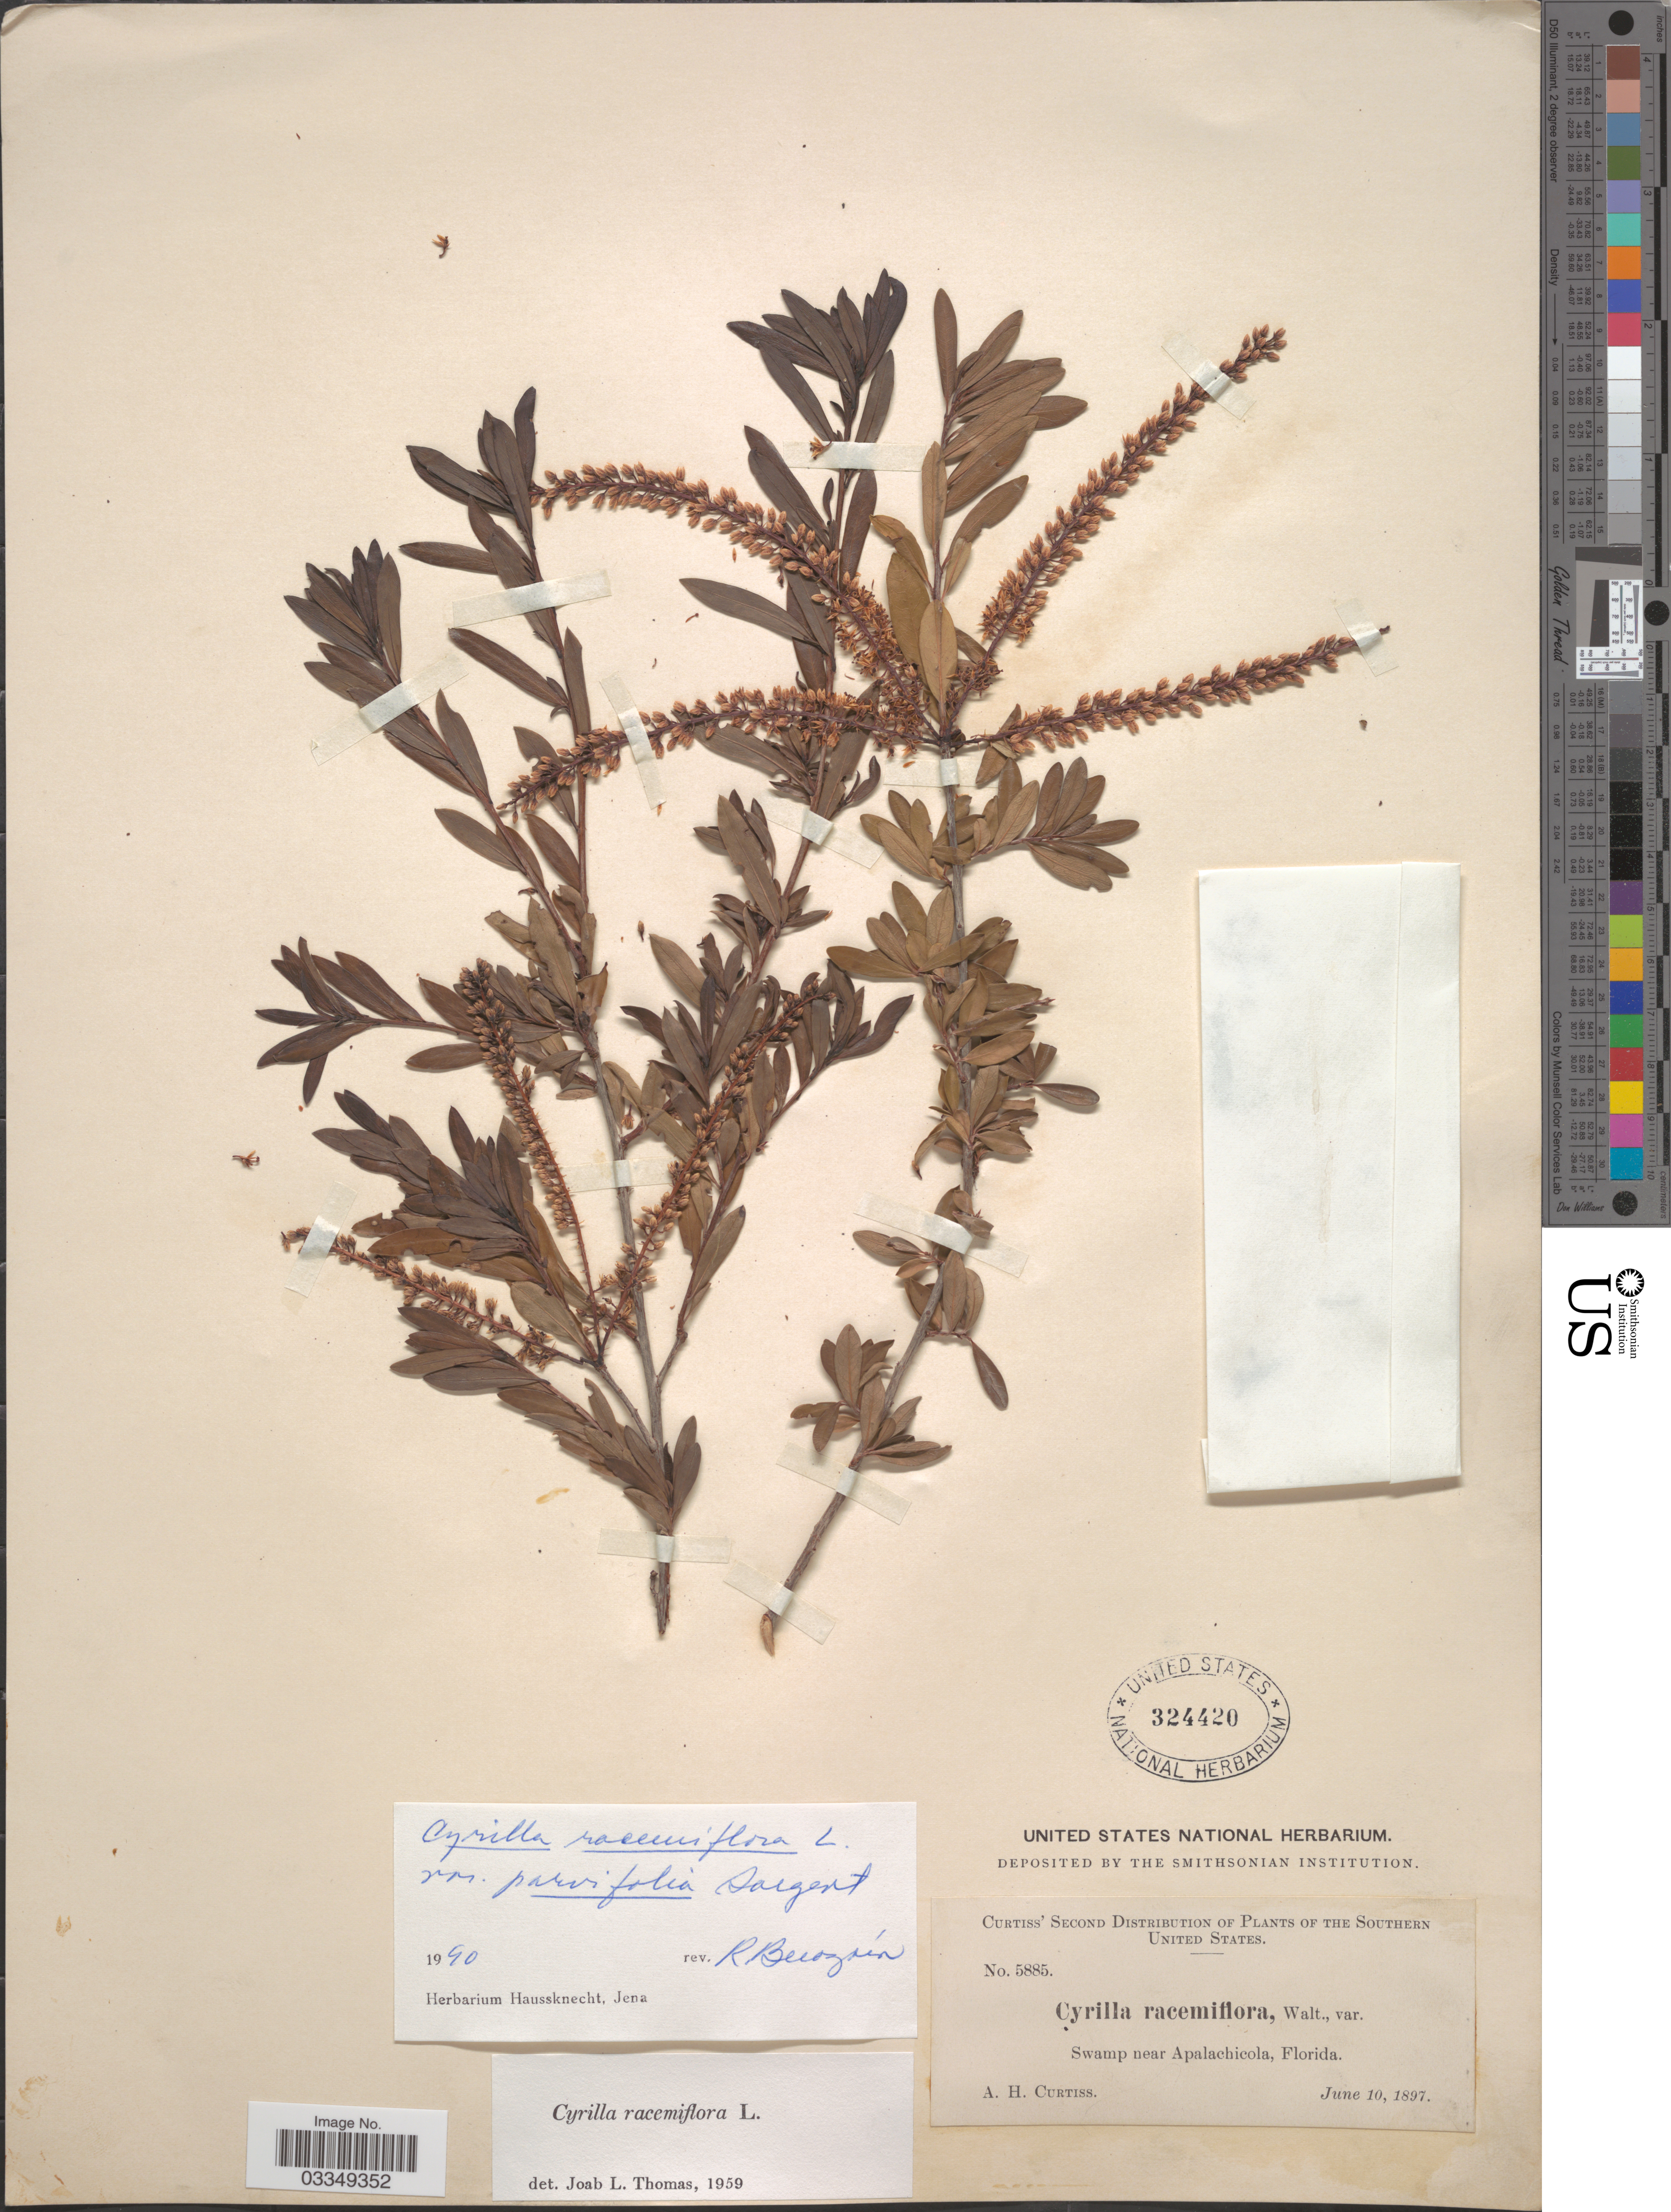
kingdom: Plantae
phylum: Tracheophyta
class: Magnoliopsida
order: Ericales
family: Cyrillaceae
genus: Cyrilla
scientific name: Cyrilla racemiflora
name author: L.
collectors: A. H. Curtiss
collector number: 5885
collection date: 1897-06-10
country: United States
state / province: Florida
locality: Southern United States. Swamp near Apalachicola.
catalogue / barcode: US 324420